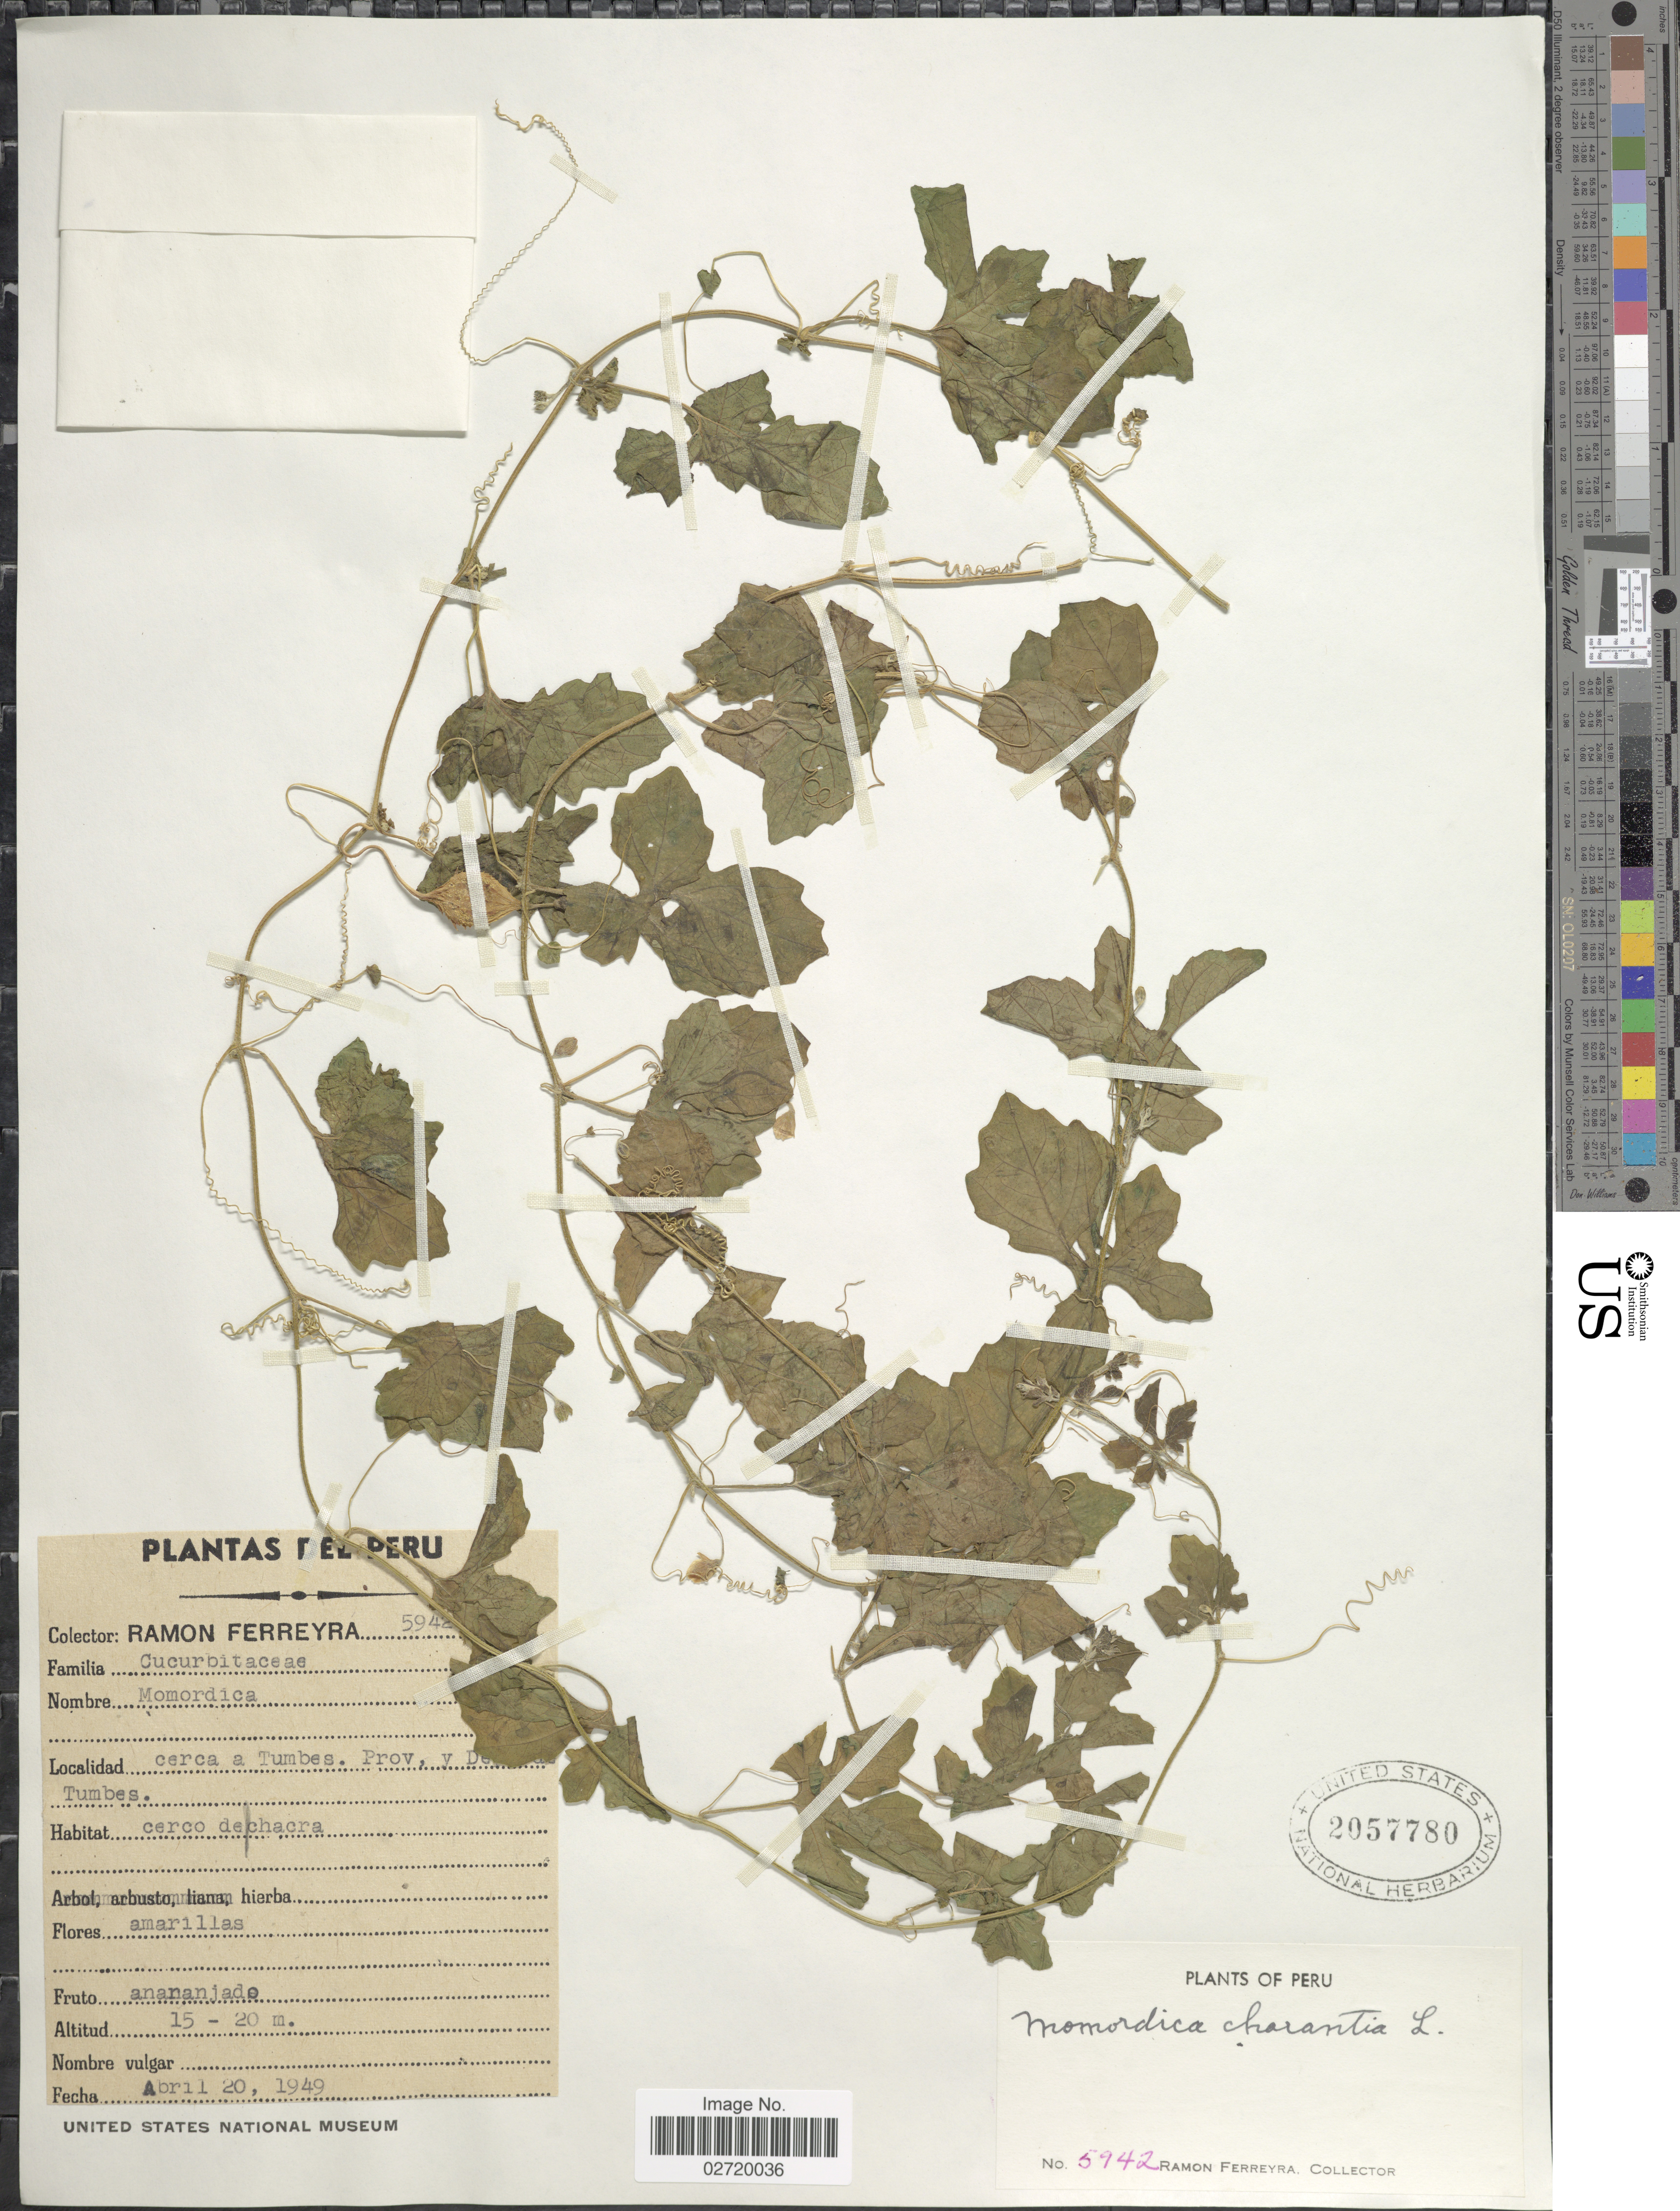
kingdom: Plantae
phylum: Tracheophyta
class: Magnoliopsida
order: Cucurbitales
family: Cucurbitaceae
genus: Momordica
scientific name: Momordica charantia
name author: L.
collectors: R. A. Ferreyra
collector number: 5942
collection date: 1949-04-20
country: Peru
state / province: Tumbes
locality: Cerca a Tumbes, Prov. y Dep. de Tumbes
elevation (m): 15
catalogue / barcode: US 2057780